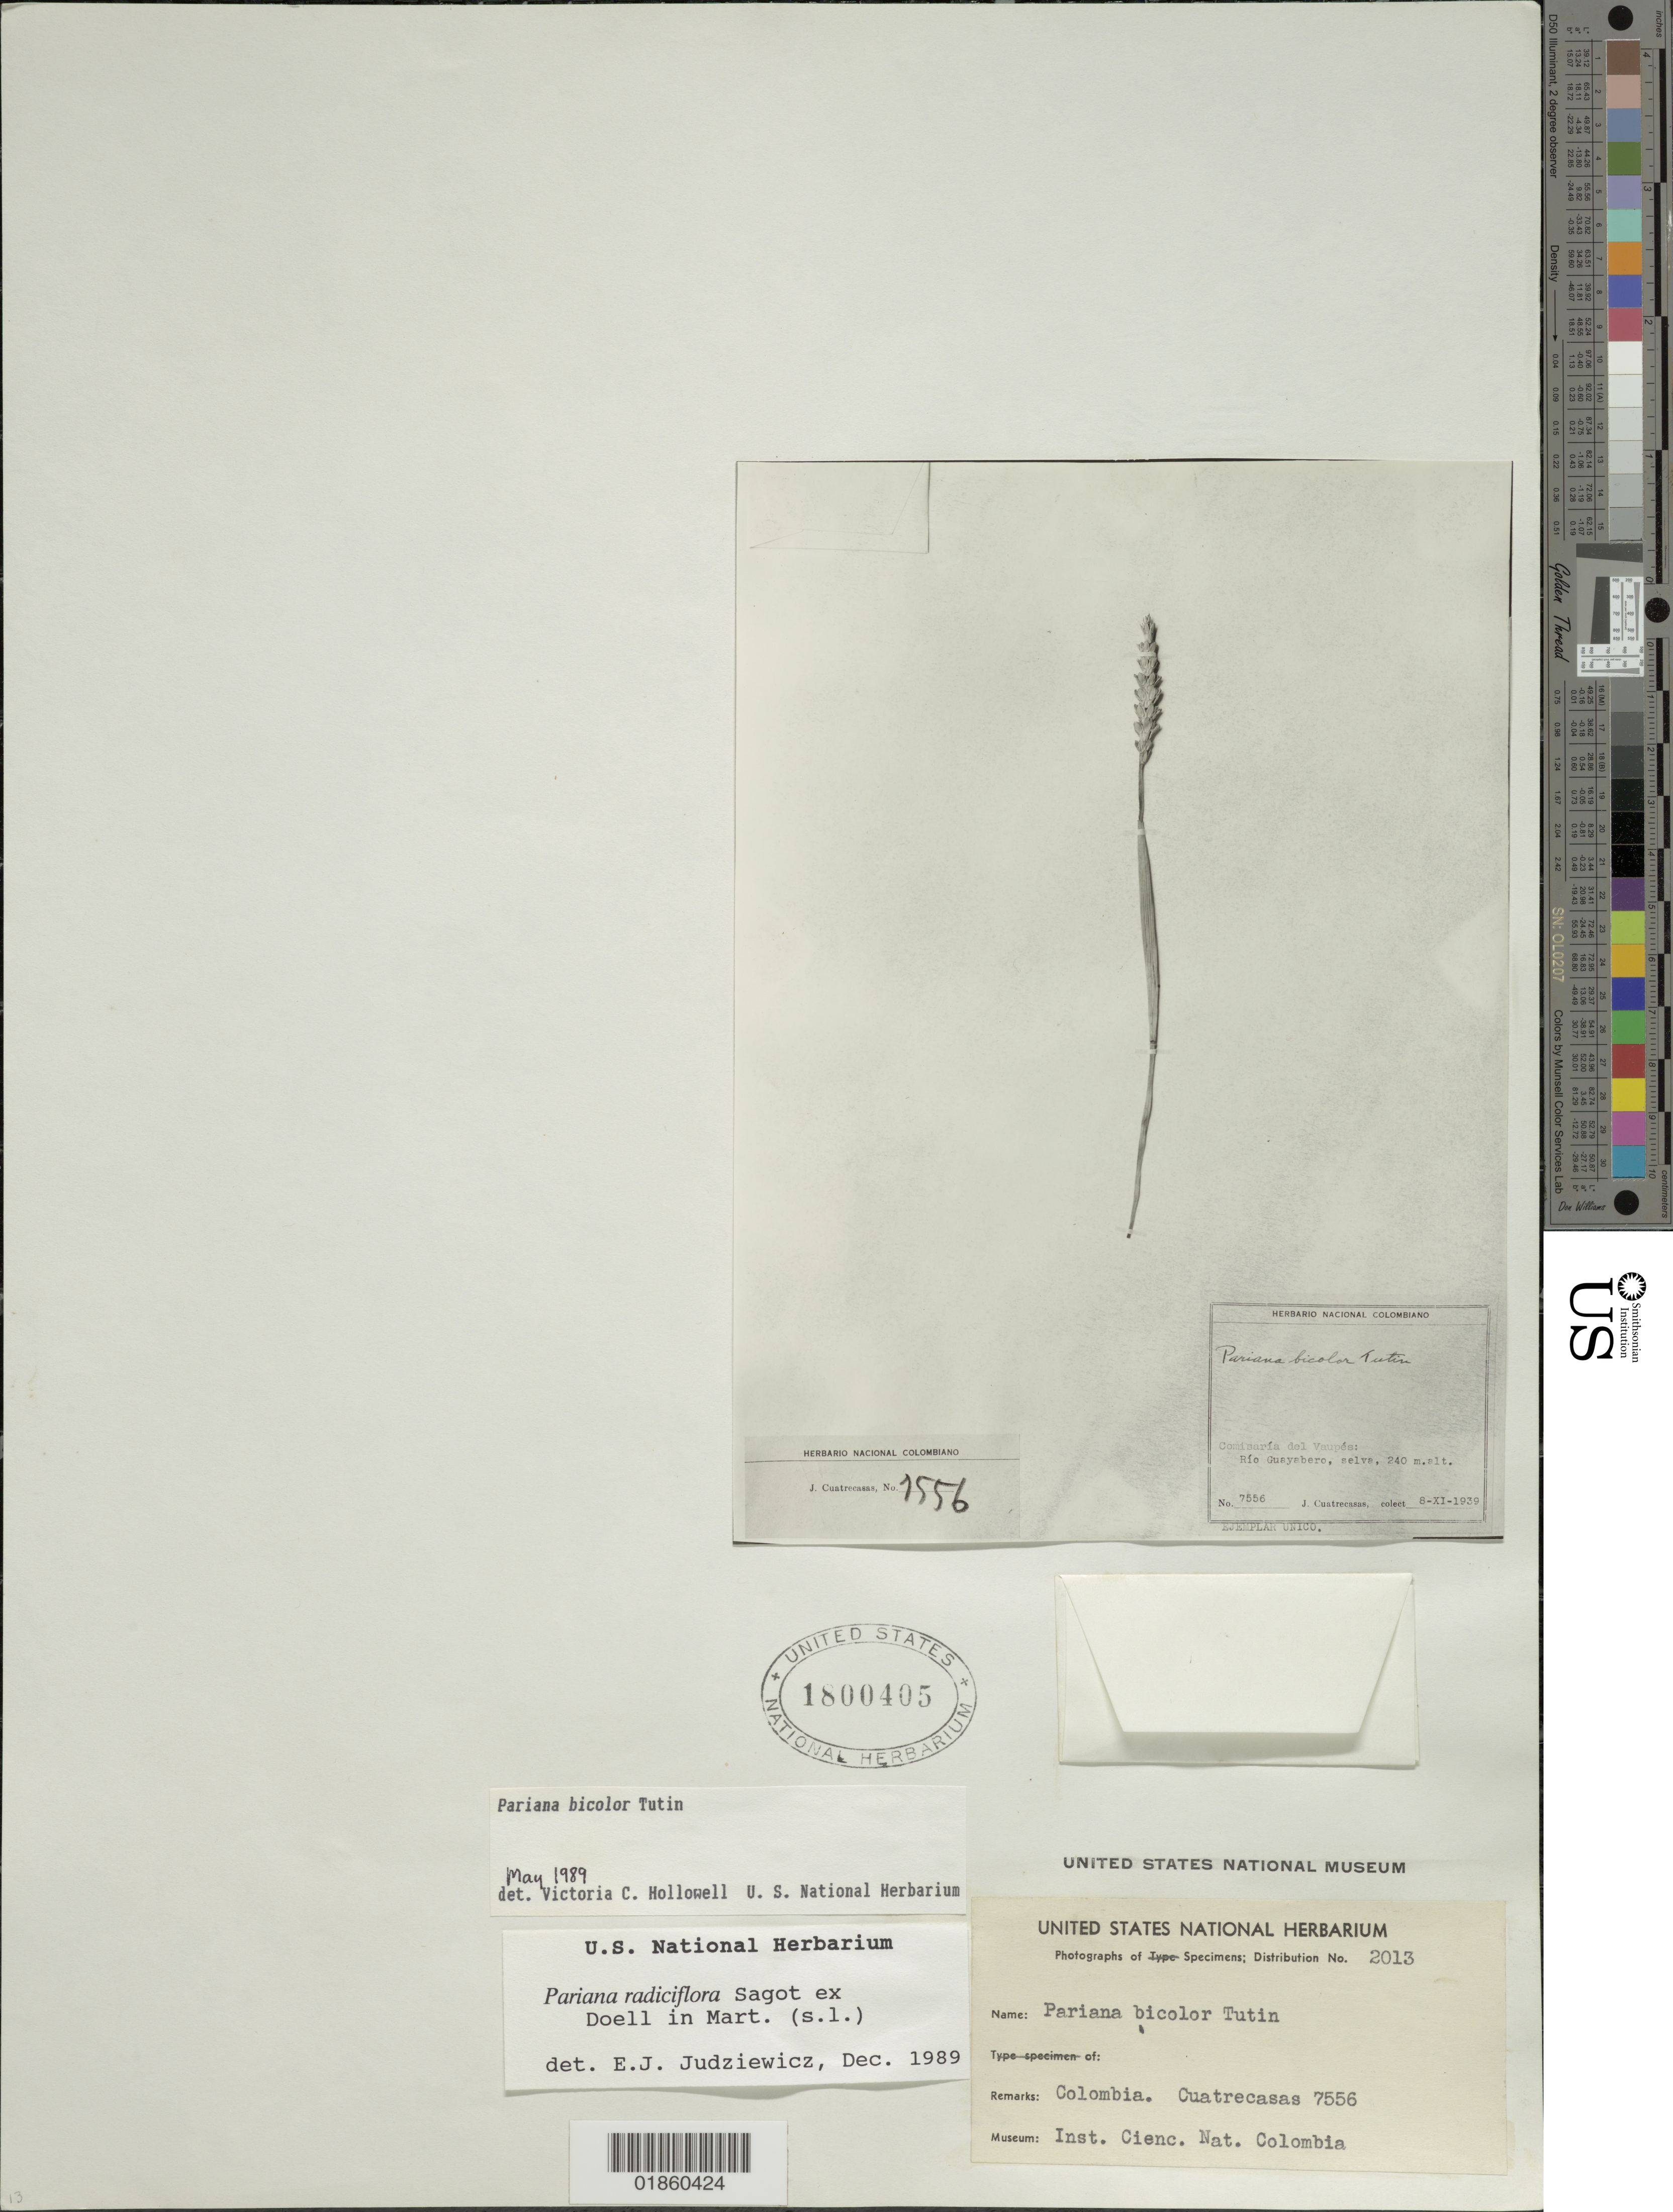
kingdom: Plantae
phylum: Tracheophyta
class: Liliopsida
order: Poales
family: Poaceae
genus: Pariana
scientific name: Pariana radiciflora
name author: Sagot ex Döll in Mart.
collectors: J. Cuatrecasas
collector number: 7556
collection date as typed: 08 Nov 1939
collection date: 1939-11-08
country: Colombia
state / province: Vaupés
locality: Rio Guayabero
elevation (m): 240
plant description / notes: Photographs of Specimens; Distribution No. 2013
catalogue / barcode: US 1800405